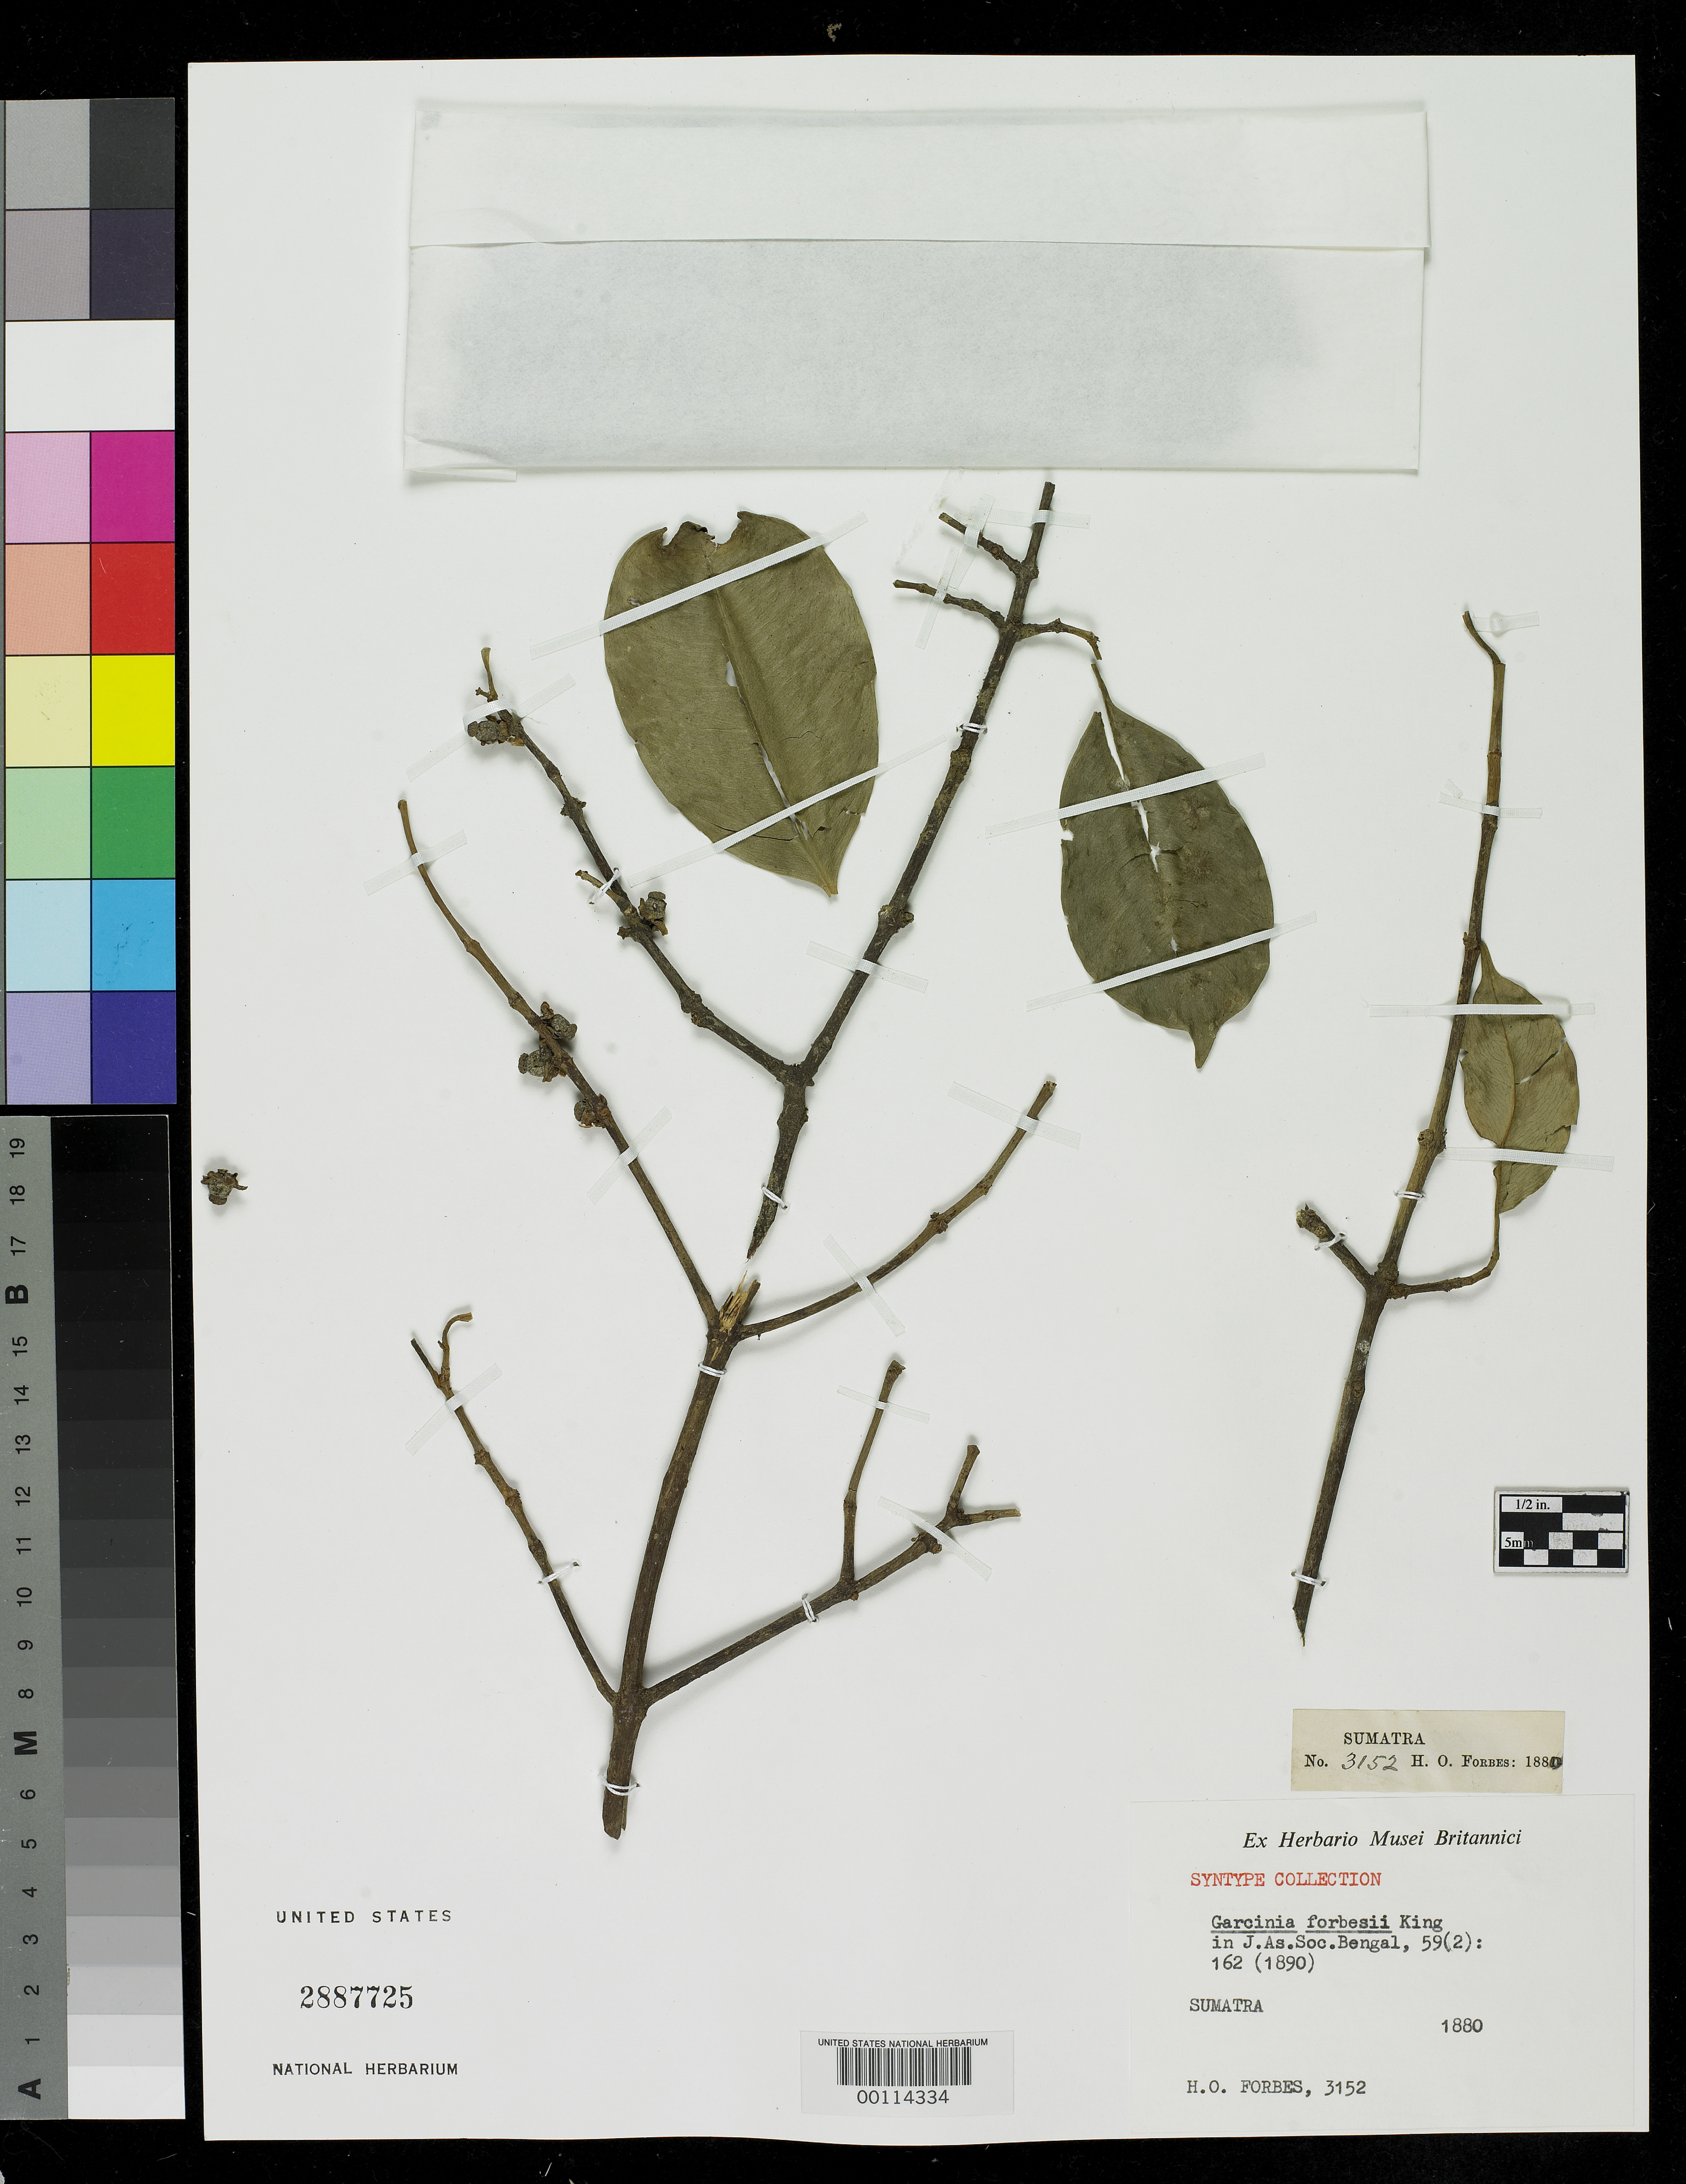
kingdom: Plantae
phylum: Tracheophyta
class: Magnoliopsida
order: Malpighiales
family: Clusiaceae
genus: Garcinia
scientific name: Garcinia forbesii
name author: King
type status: Syntype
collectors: H. O. Forbes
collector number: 3152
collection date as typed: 1880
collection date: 1880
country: Indonesia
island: Sumatra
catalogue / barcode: US 2887725